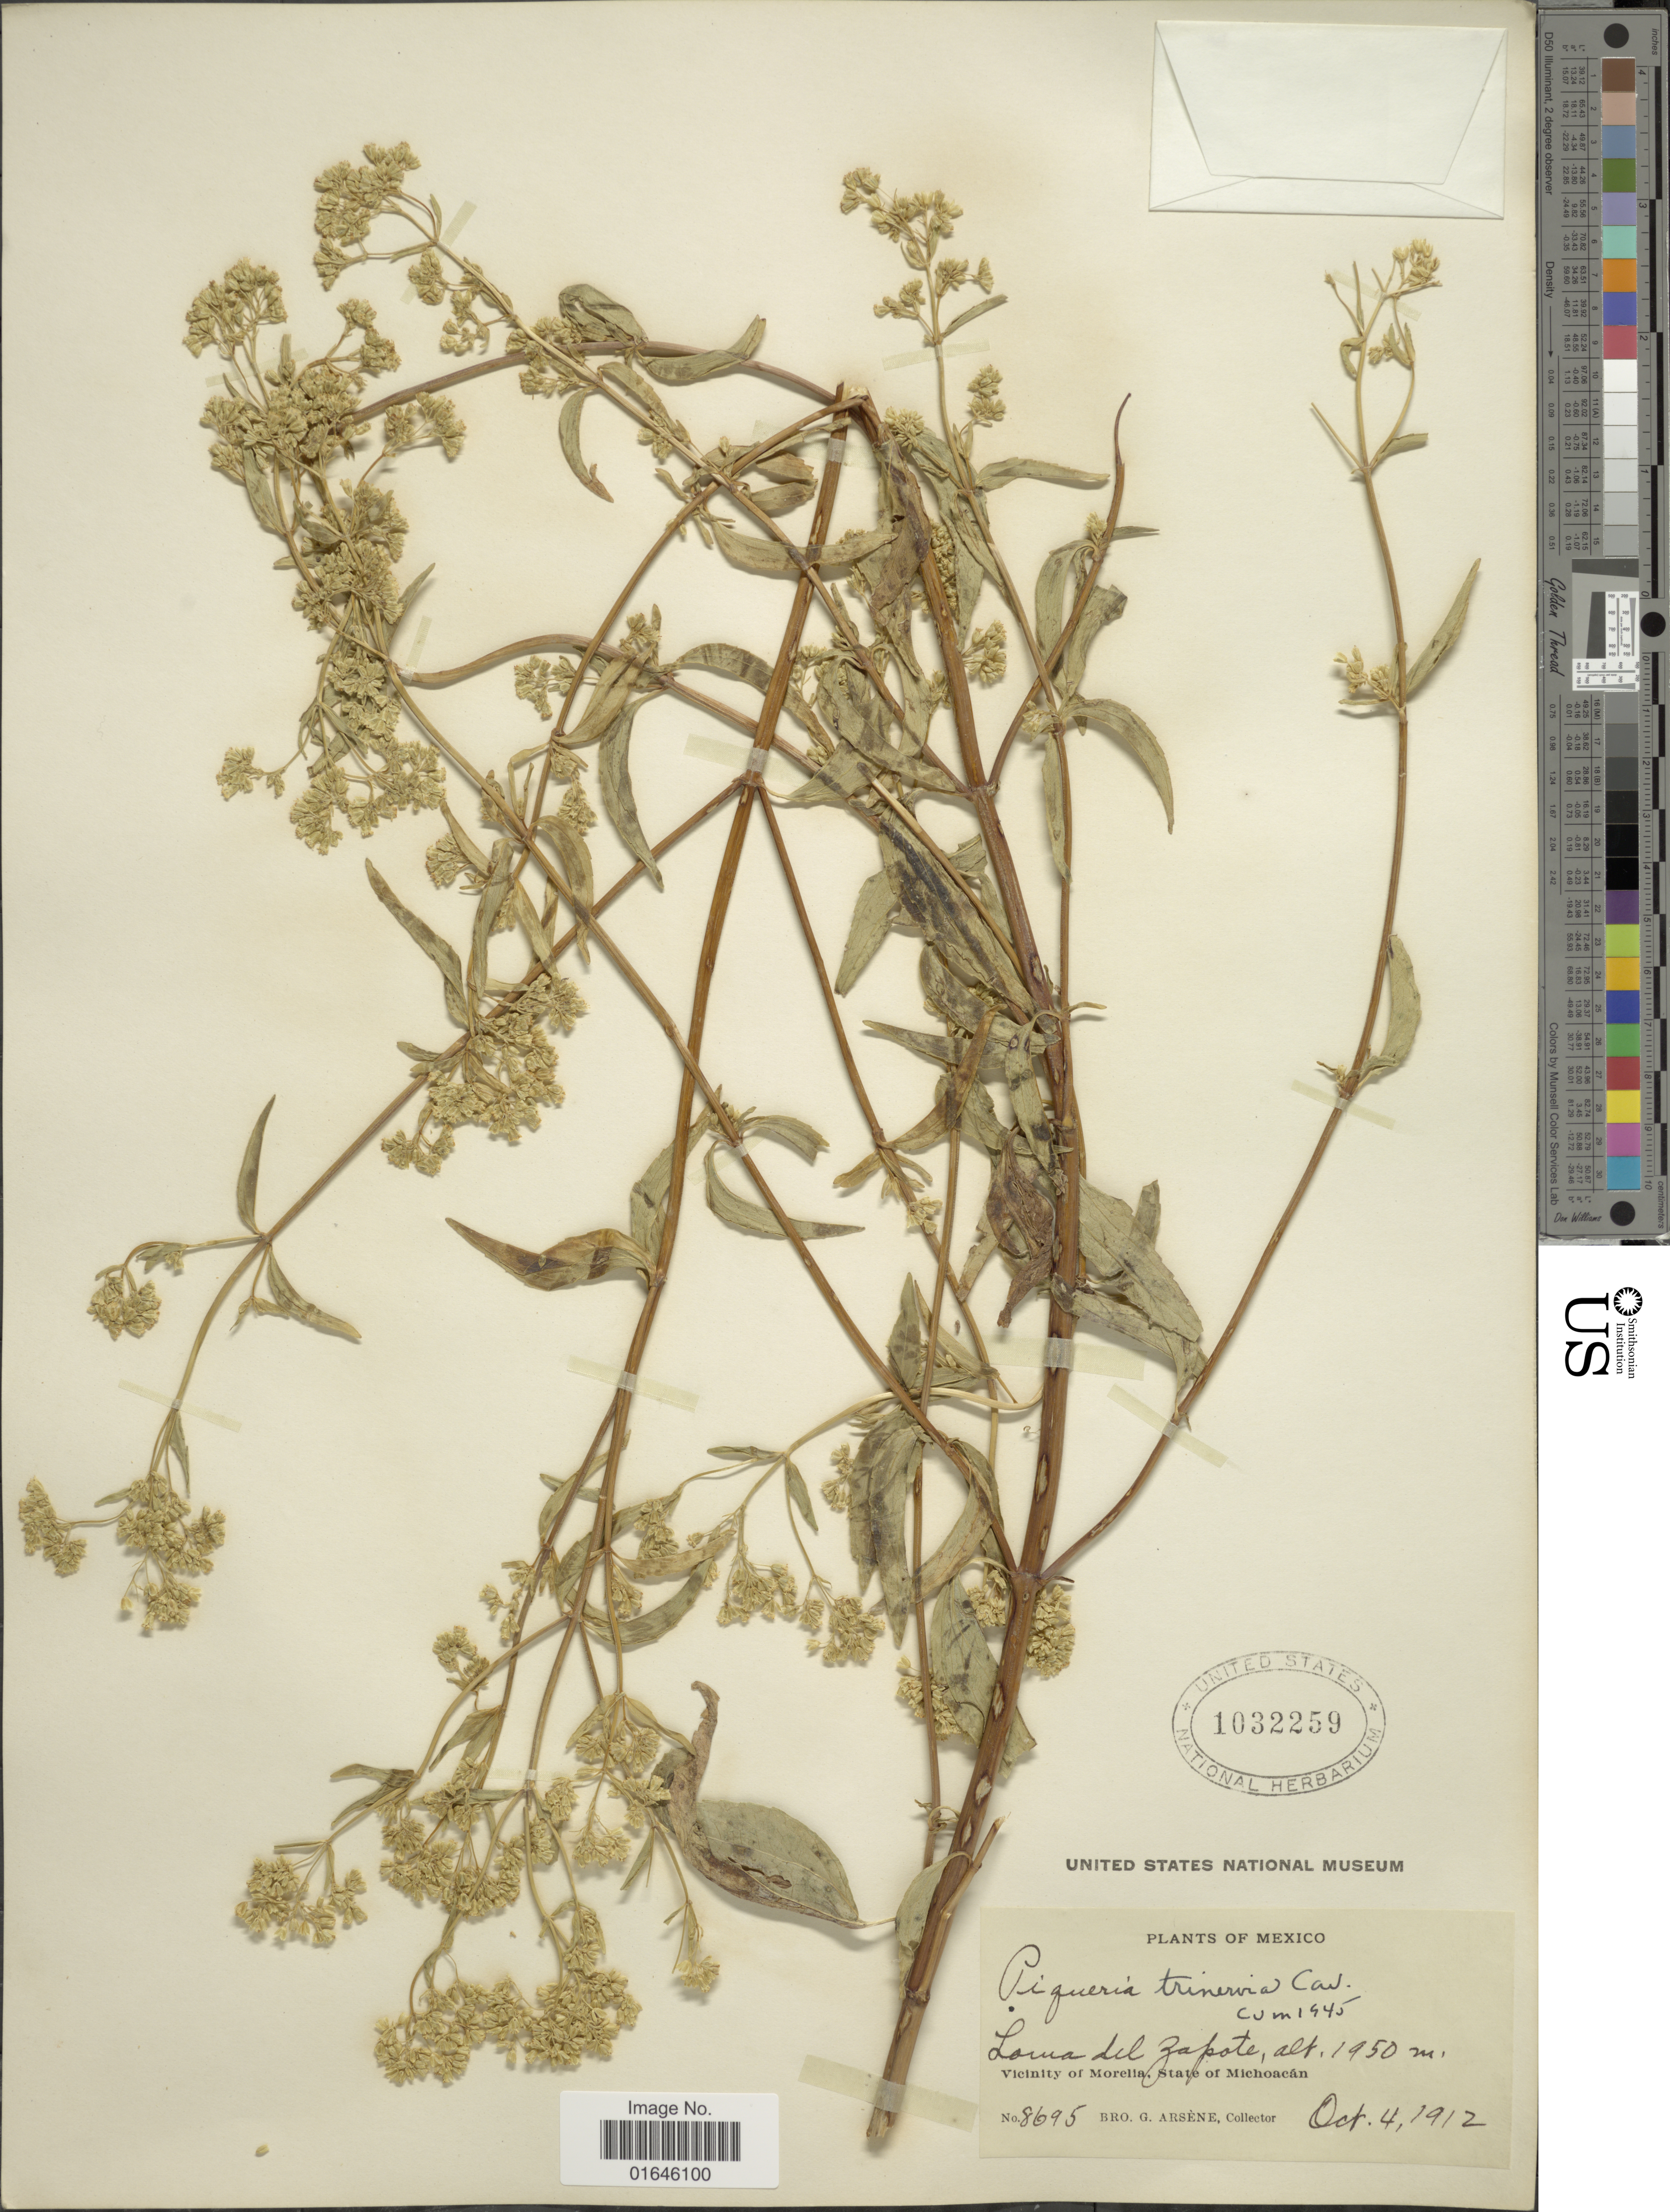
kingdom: Plantae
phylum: Tracheophyta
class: Magnoliopsida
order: Asterales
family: Asteraceae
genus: Piqueria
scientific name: Piqueria trinervia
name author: Cav.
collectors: Bro. G. Arsène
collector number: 8695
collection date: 1912-10-04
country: Mexico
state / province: Michoacán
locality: Loma del Zapote, Vicinity of Morelia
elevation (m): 1950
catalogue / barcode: US 1032259